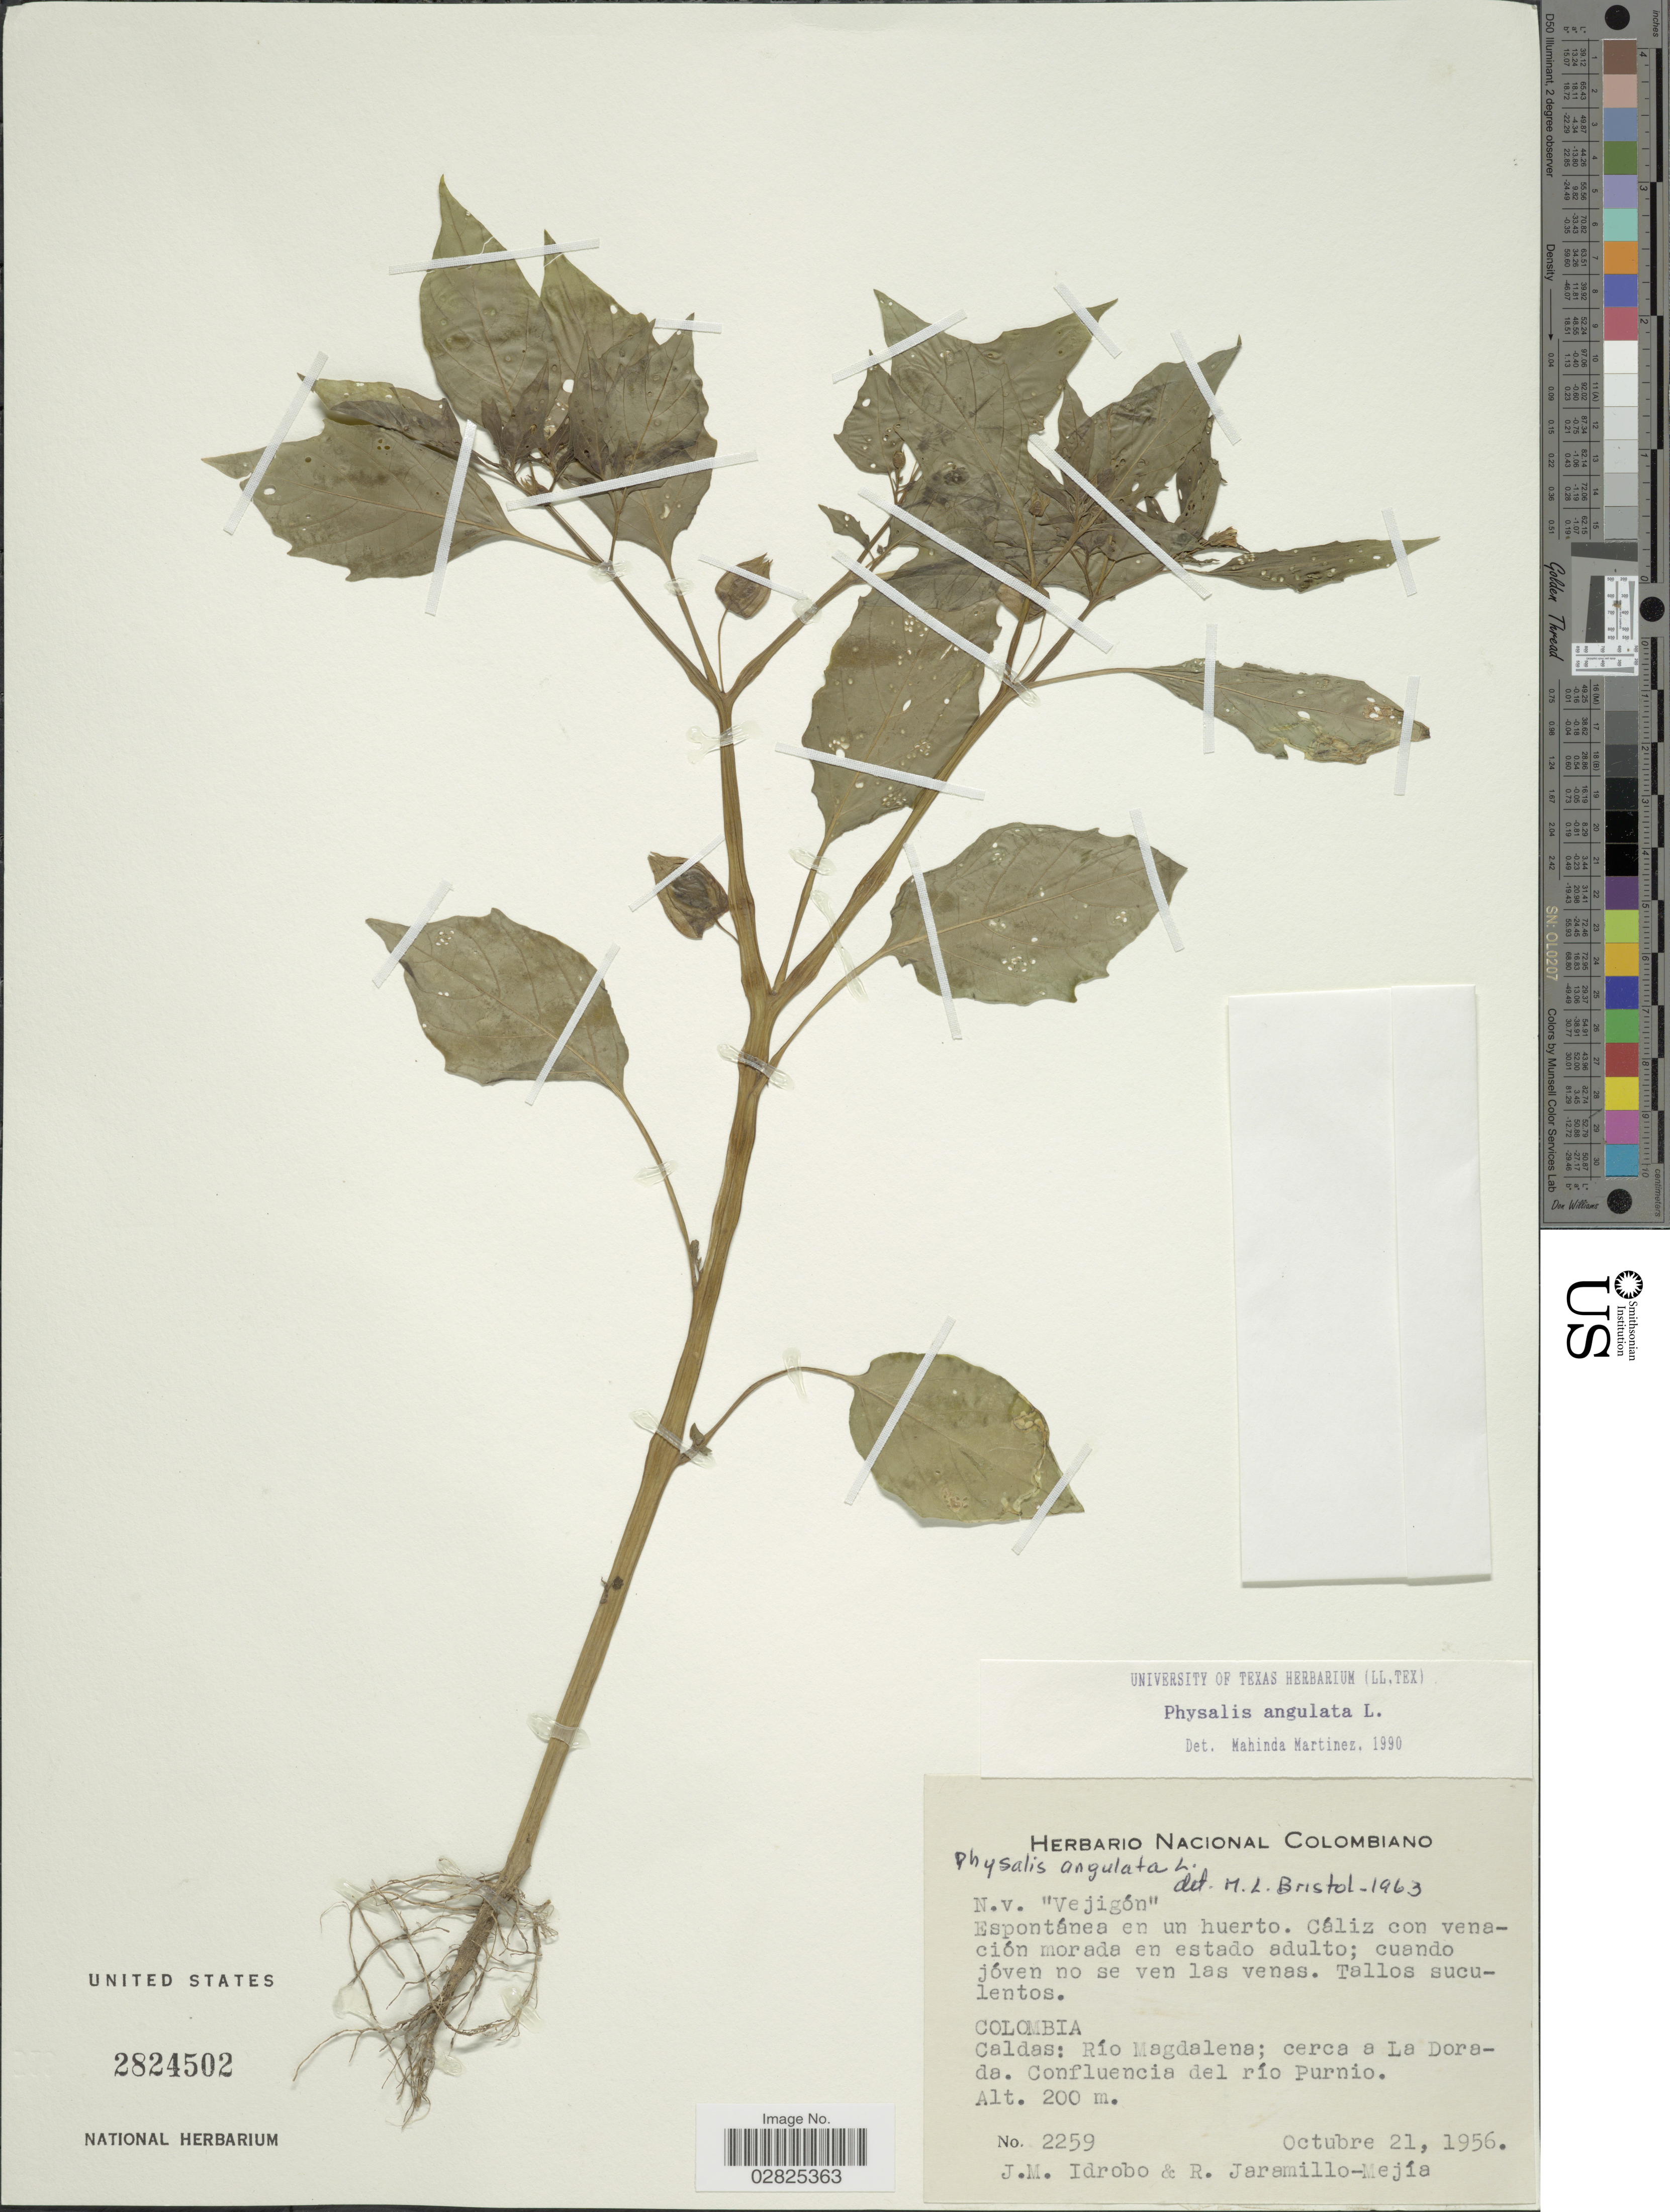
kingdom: Plantae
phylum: Tracheophyta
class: Magnoliopsida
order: Solanales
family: Solanaceae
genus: Physalis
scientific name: Physalis angulata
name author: L.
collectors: J. M. Idrobo & R. Jaramillo M.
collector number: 2259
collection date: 1956-10-21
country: Colombia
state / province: Caldas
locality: Río Magdalena; cerca a La Dorada. Confluence del río Purnio.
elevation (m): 200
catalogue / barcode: US 2824502